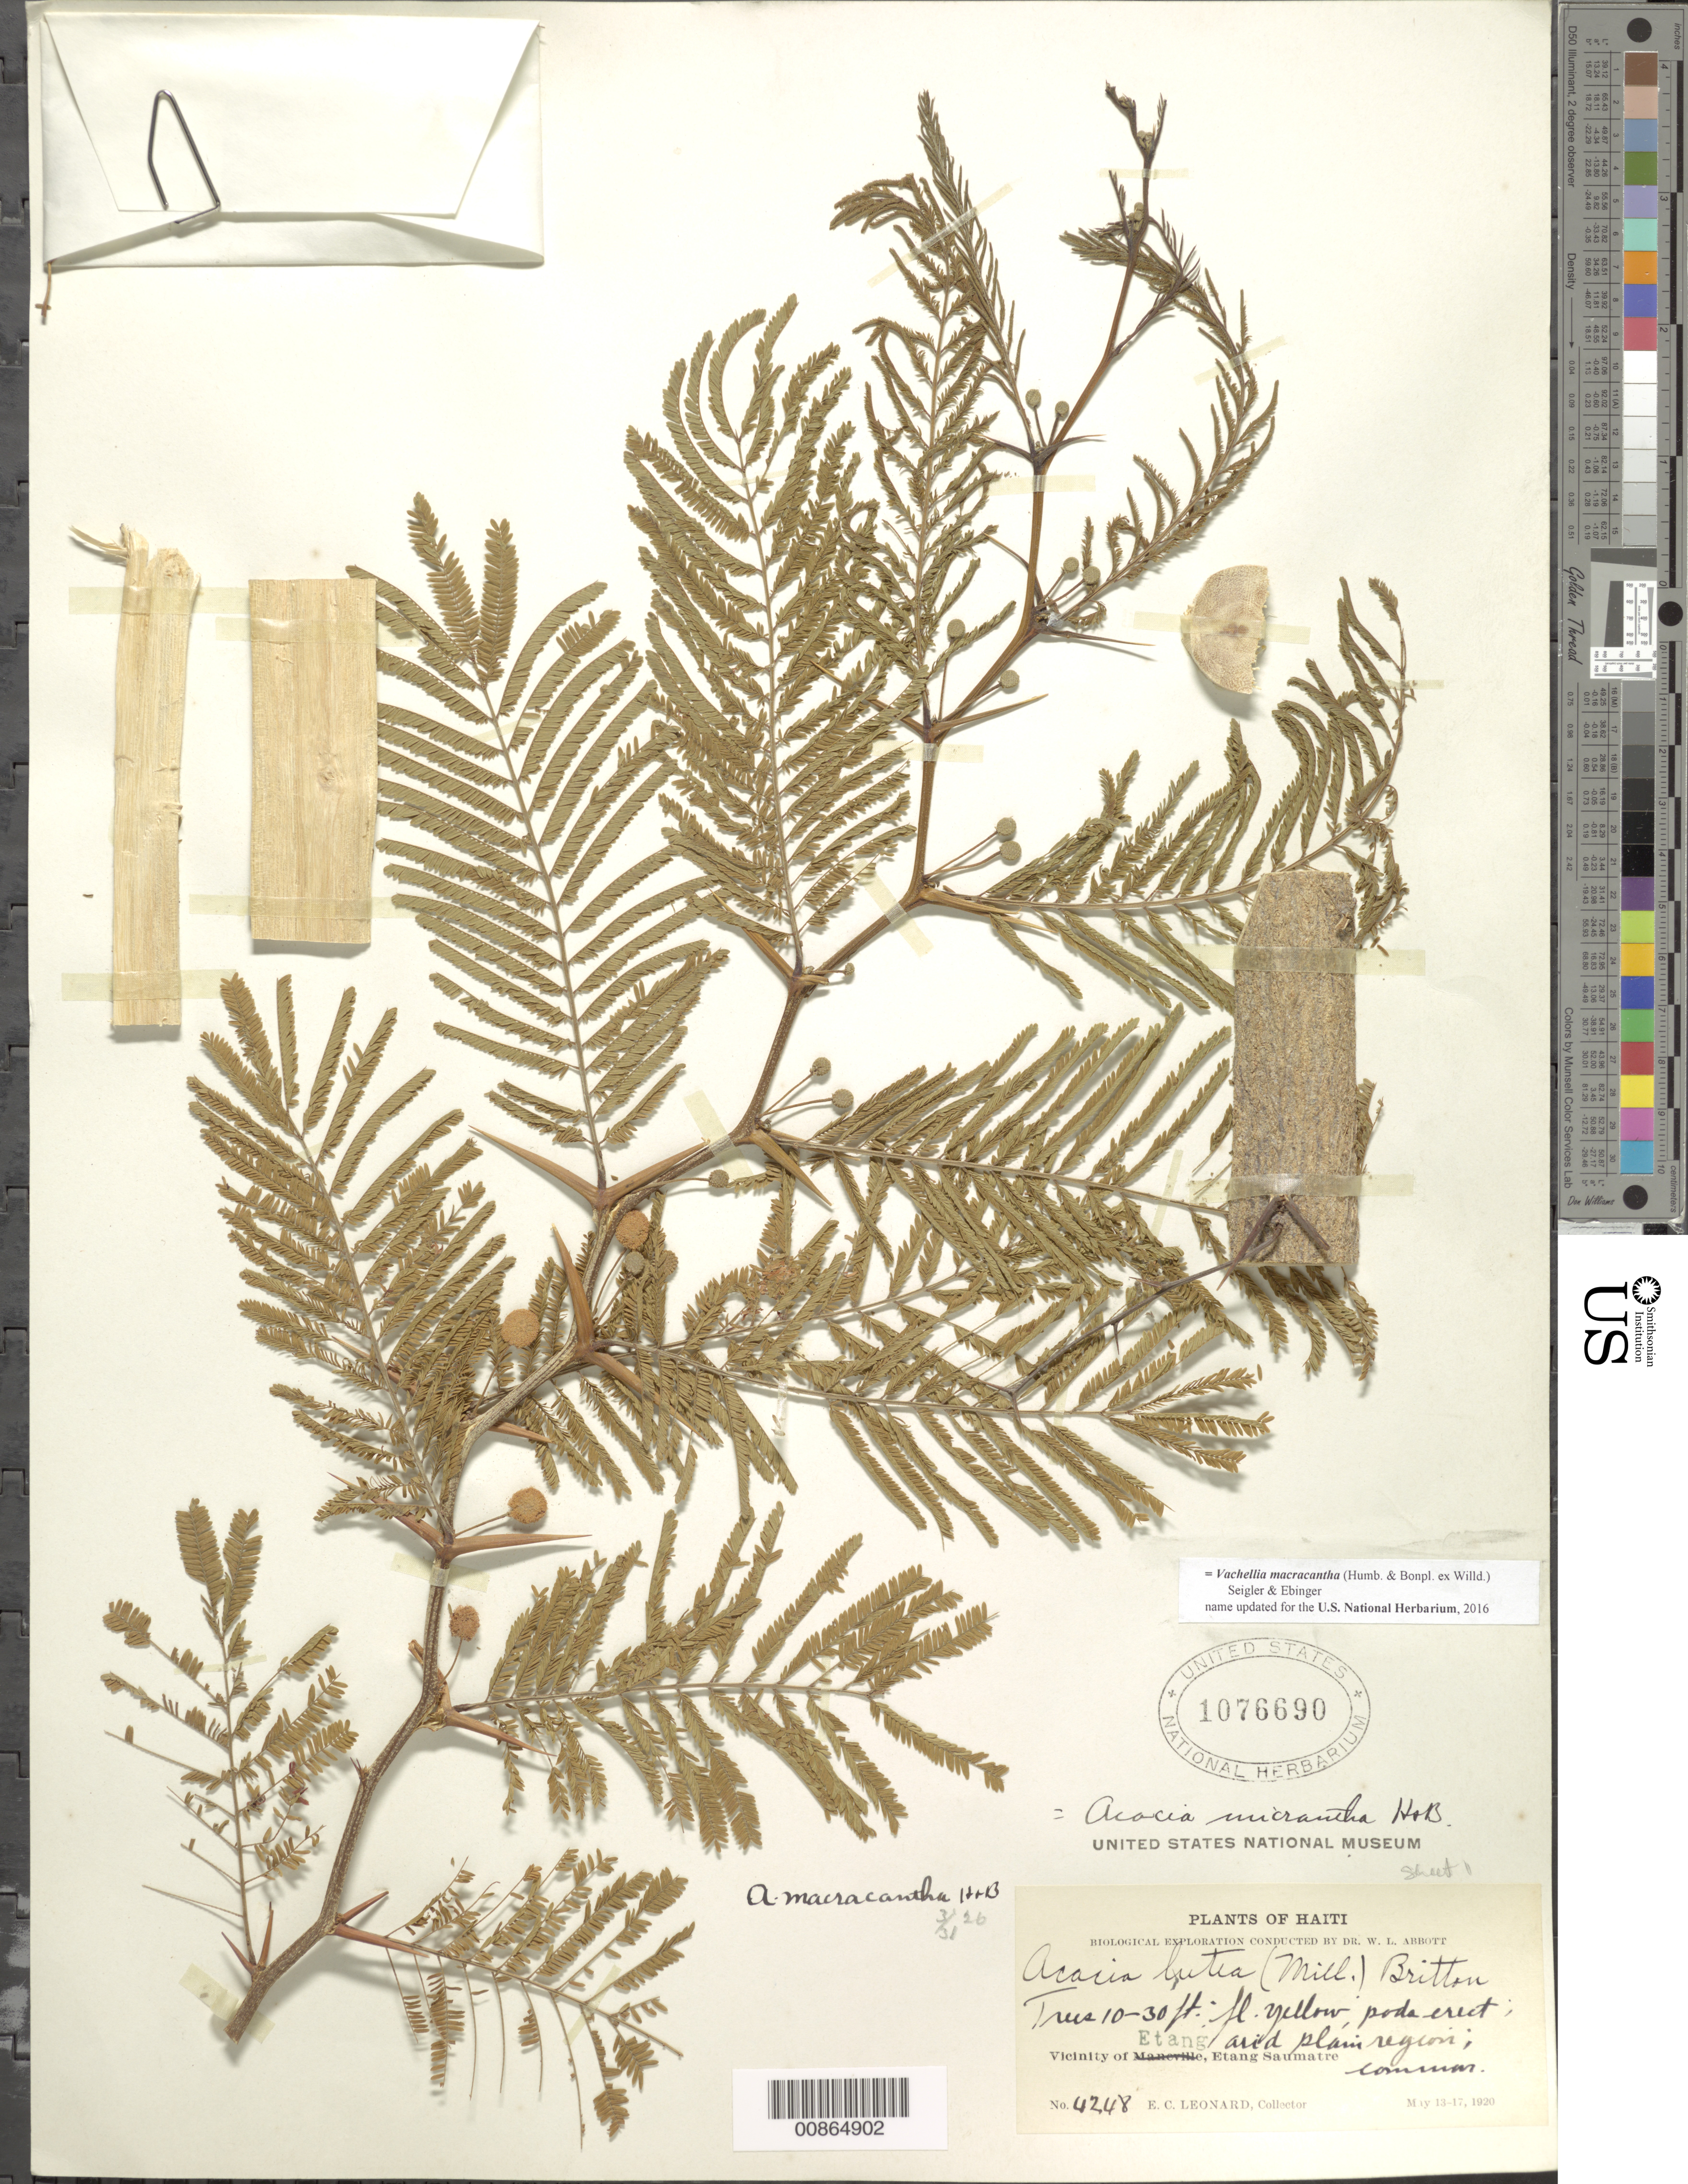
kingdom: Plantae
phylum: Tracheophyta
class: Magnoliopsida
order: Fabales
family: Fabaceae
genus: Vachellia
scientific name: Vachellia macracantha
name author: (Humb. & Bonpl. ex Willd.) Seigler & Ebinger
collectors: E. C. Leonard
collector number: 4248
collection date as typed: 13 May 1920 to 17 May 1920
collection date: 1920-05-13/1920-05-17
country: Haiti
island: Hispaniola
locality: Vicinity of Etang, Etang Saumatre.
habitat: Arid plain region.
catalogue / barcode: US 1076690